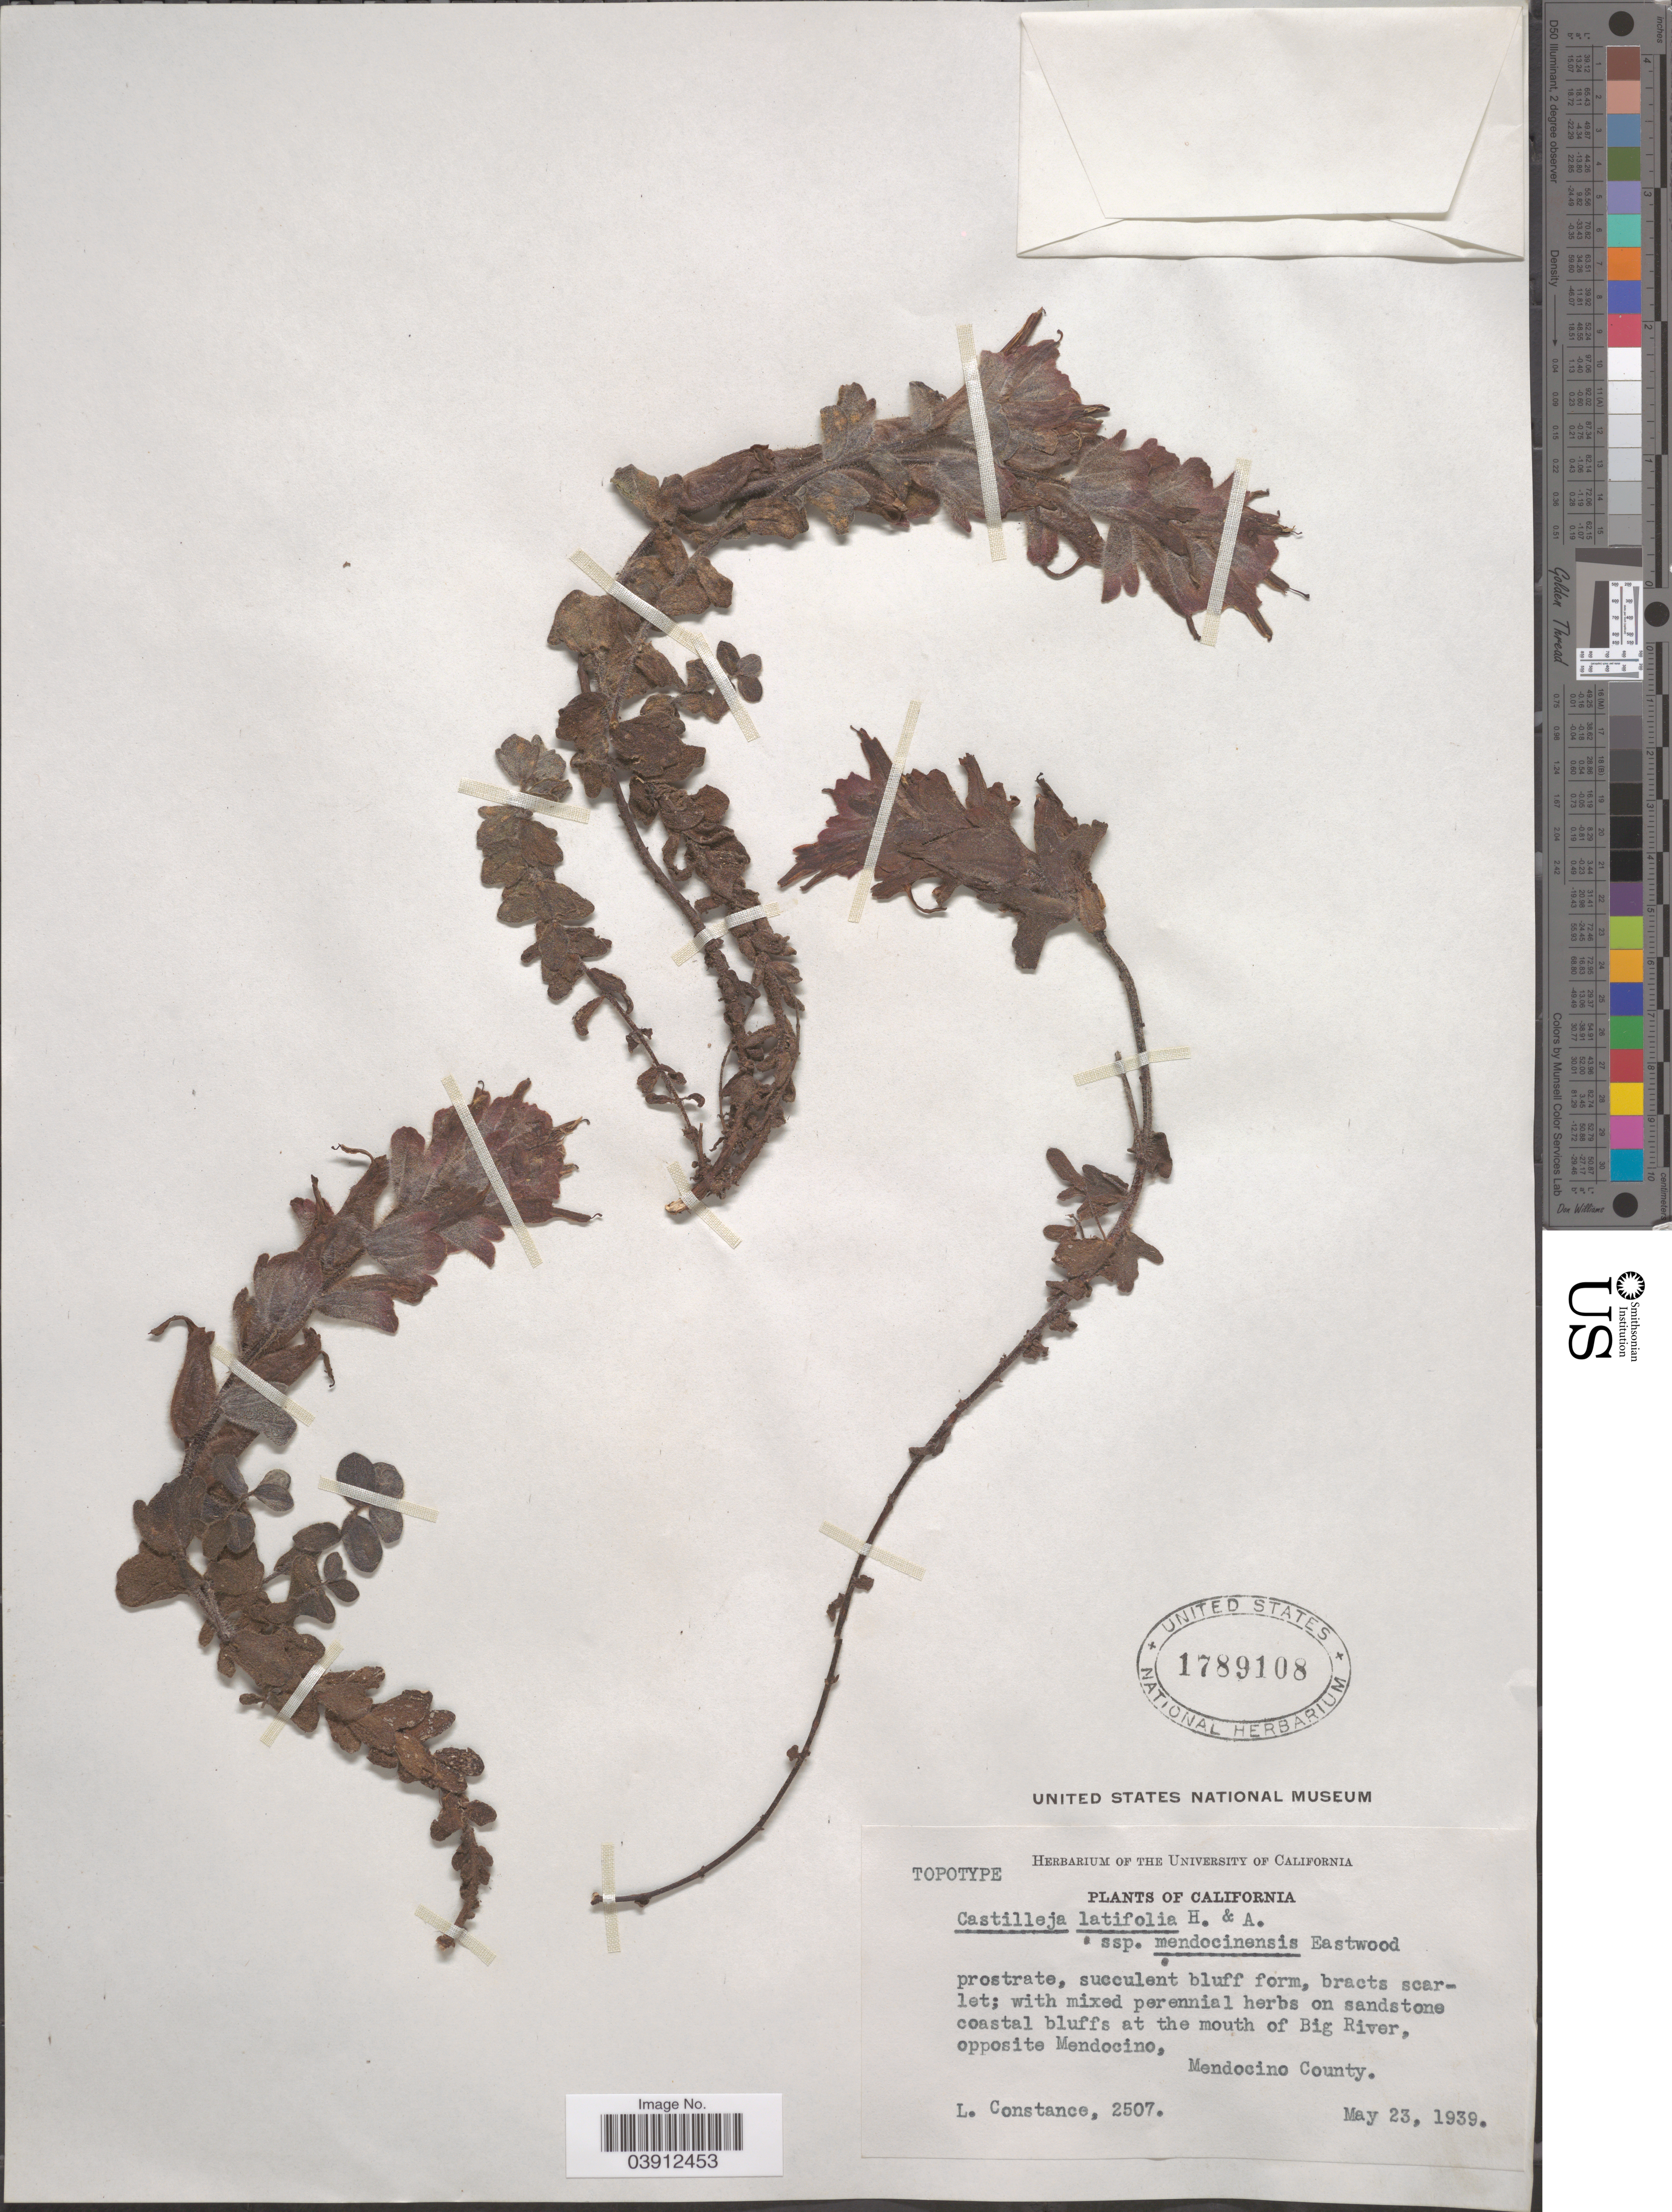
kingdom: Plantae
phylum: Tracheophyta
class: Magnoliopsida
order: Lamiales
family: Orobanchaceae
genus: Castilleja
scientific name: Castilleja latifolia subsp. mendocinensis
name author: Eastw.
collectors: L. Constance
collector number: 2507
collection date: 1939-05-23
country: United States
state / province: California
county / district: Mendocino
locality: On sandstone coastal bluffs at the mouth of Big River, opposite Mendocino, Mendocino County.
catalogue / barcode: US 1789108